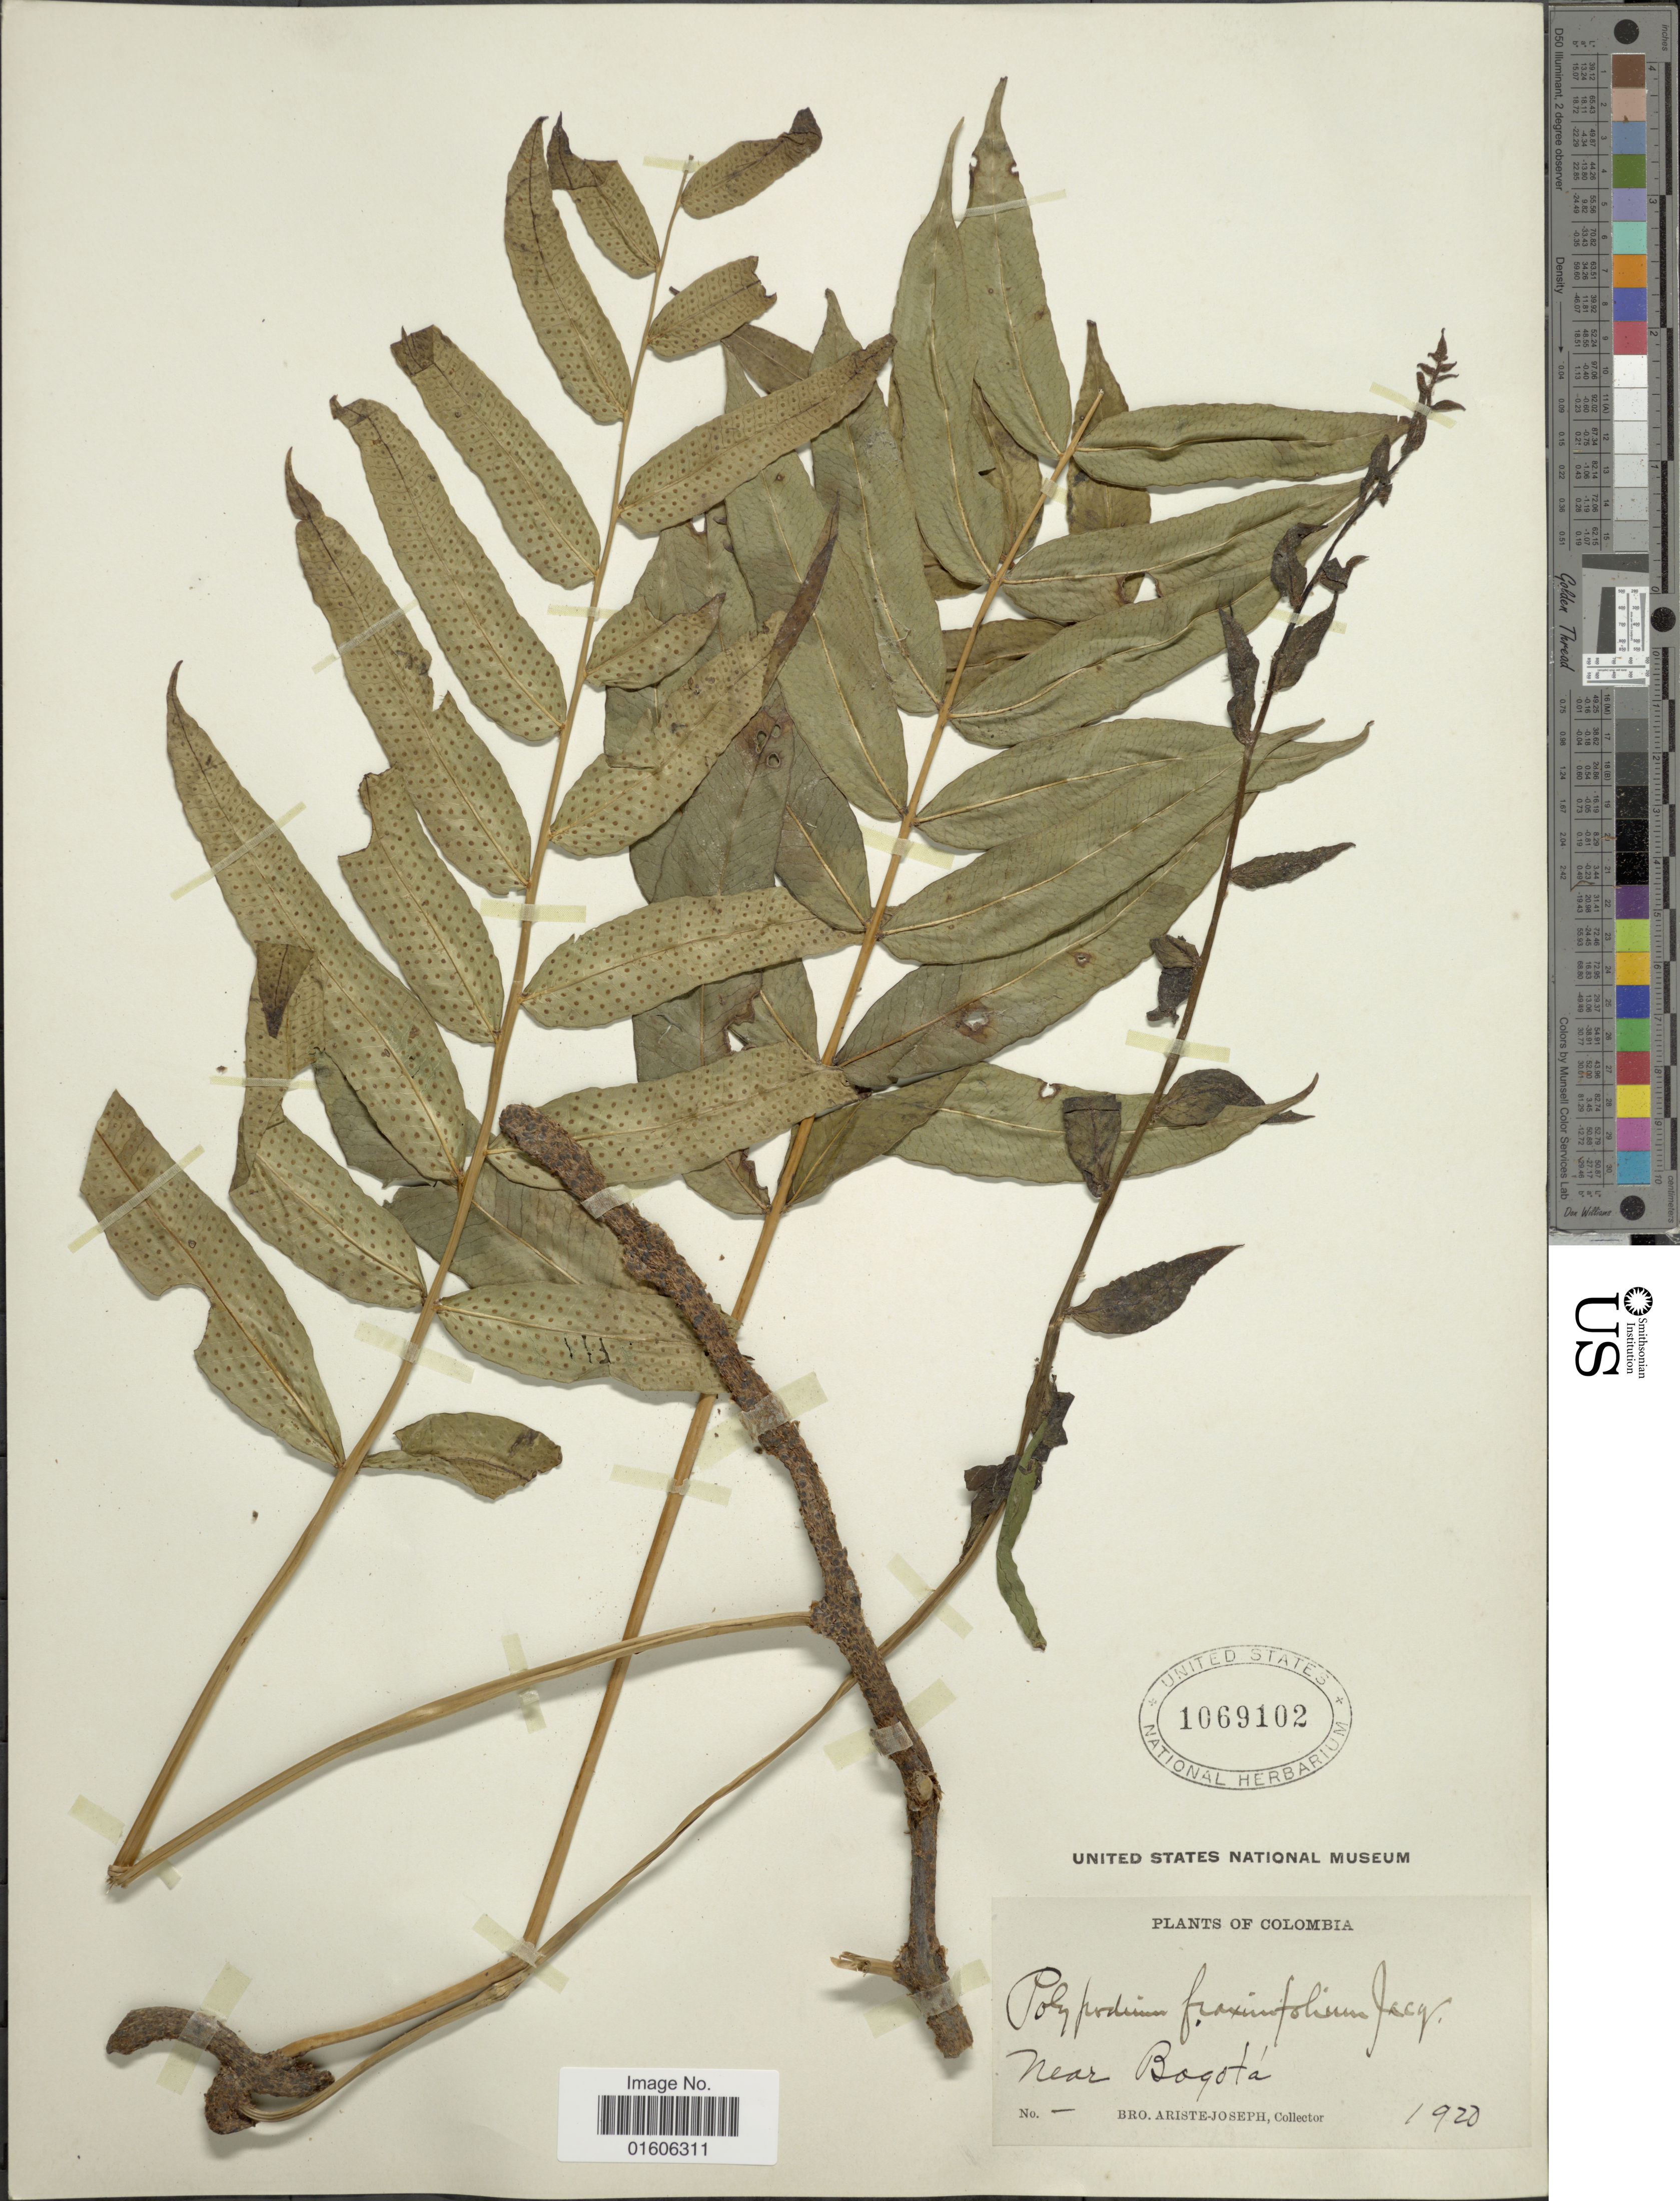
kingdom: Plantae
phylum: Tracheophyta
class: Polypodiopsida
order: Polypodiales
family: Polypodiaceae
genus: Serpocaulon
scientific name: Serpocaulon fraxinifolium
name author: (Jacq.) A.R. Sm.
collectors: Bro. Ariste-Joseph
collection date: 1920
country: Colombia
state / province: Bogota D.C.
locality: Near Bogotá.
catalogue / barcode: US 1069102